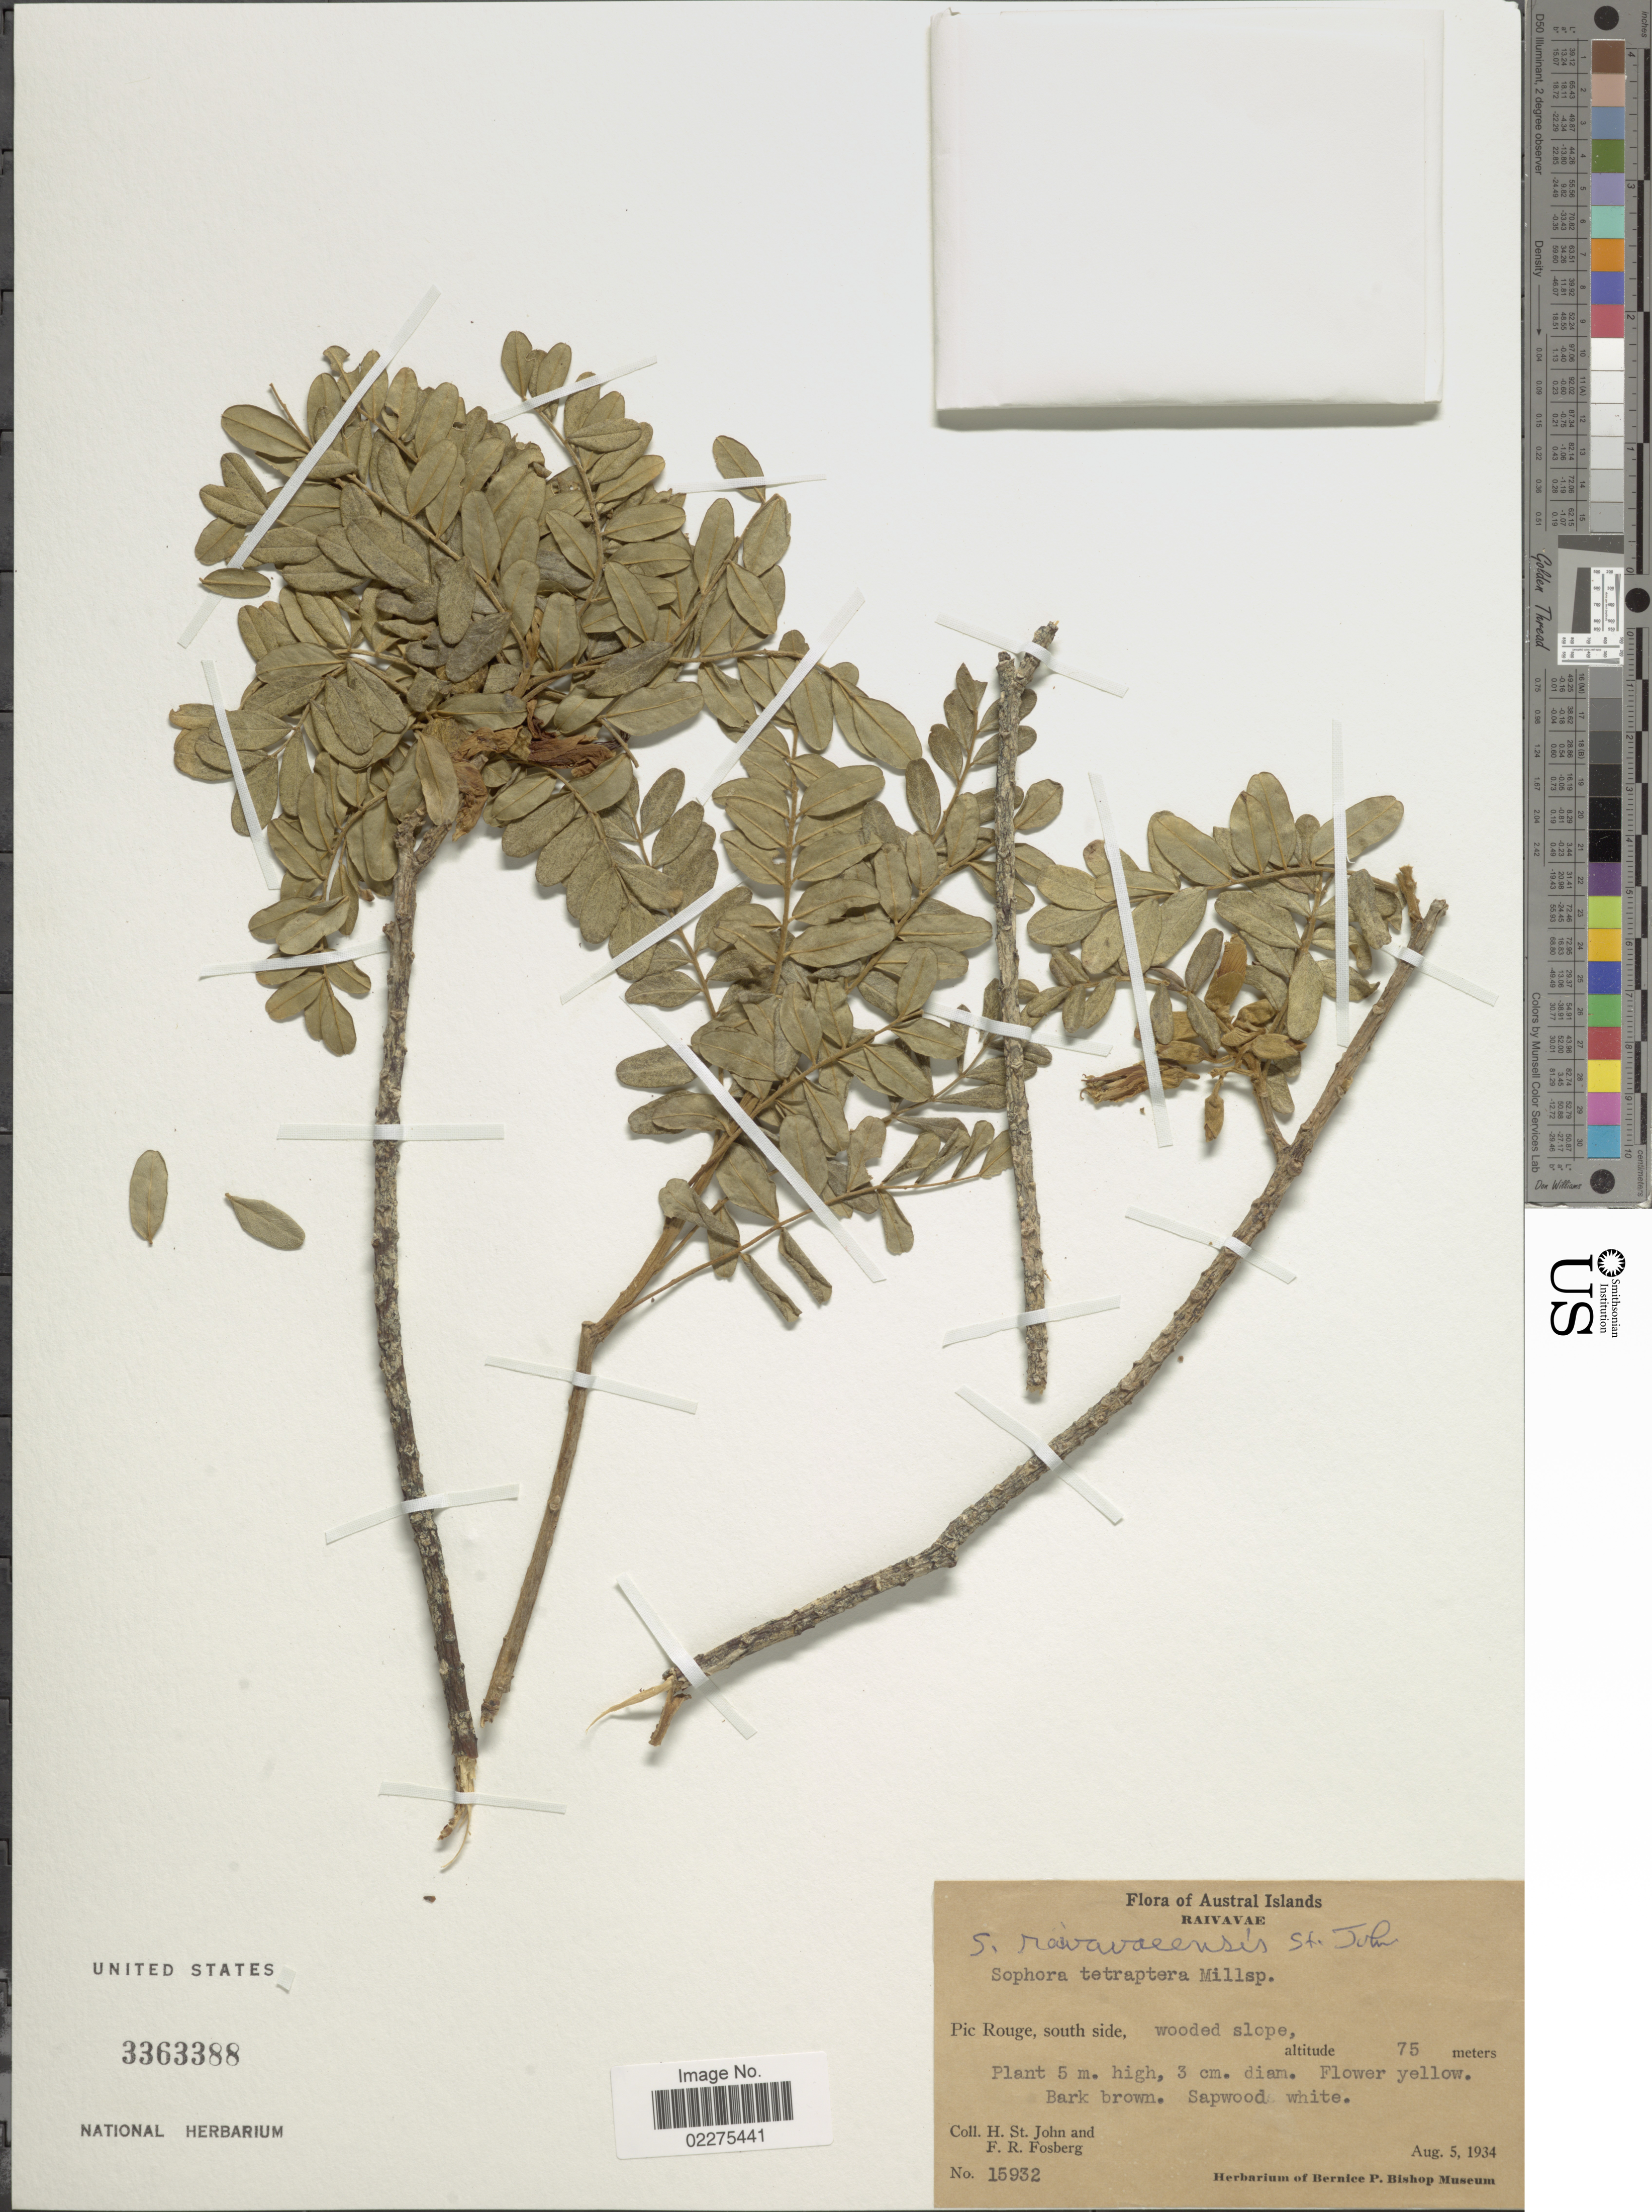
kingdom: Plantae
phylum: Tracheophyta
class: Magnoliopsida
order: Fabales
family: Fabaceae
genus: Sophora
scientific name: Sophora raivavaeensis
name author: H. St. John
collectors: H. St. John & F. R. Fosberg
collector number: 15932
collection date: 1934-08-05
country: French Polynesia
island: Raivavae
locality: Austral Islands. Raivavae. Pic Rouge, south side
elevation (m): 75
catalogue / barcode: US 3363388